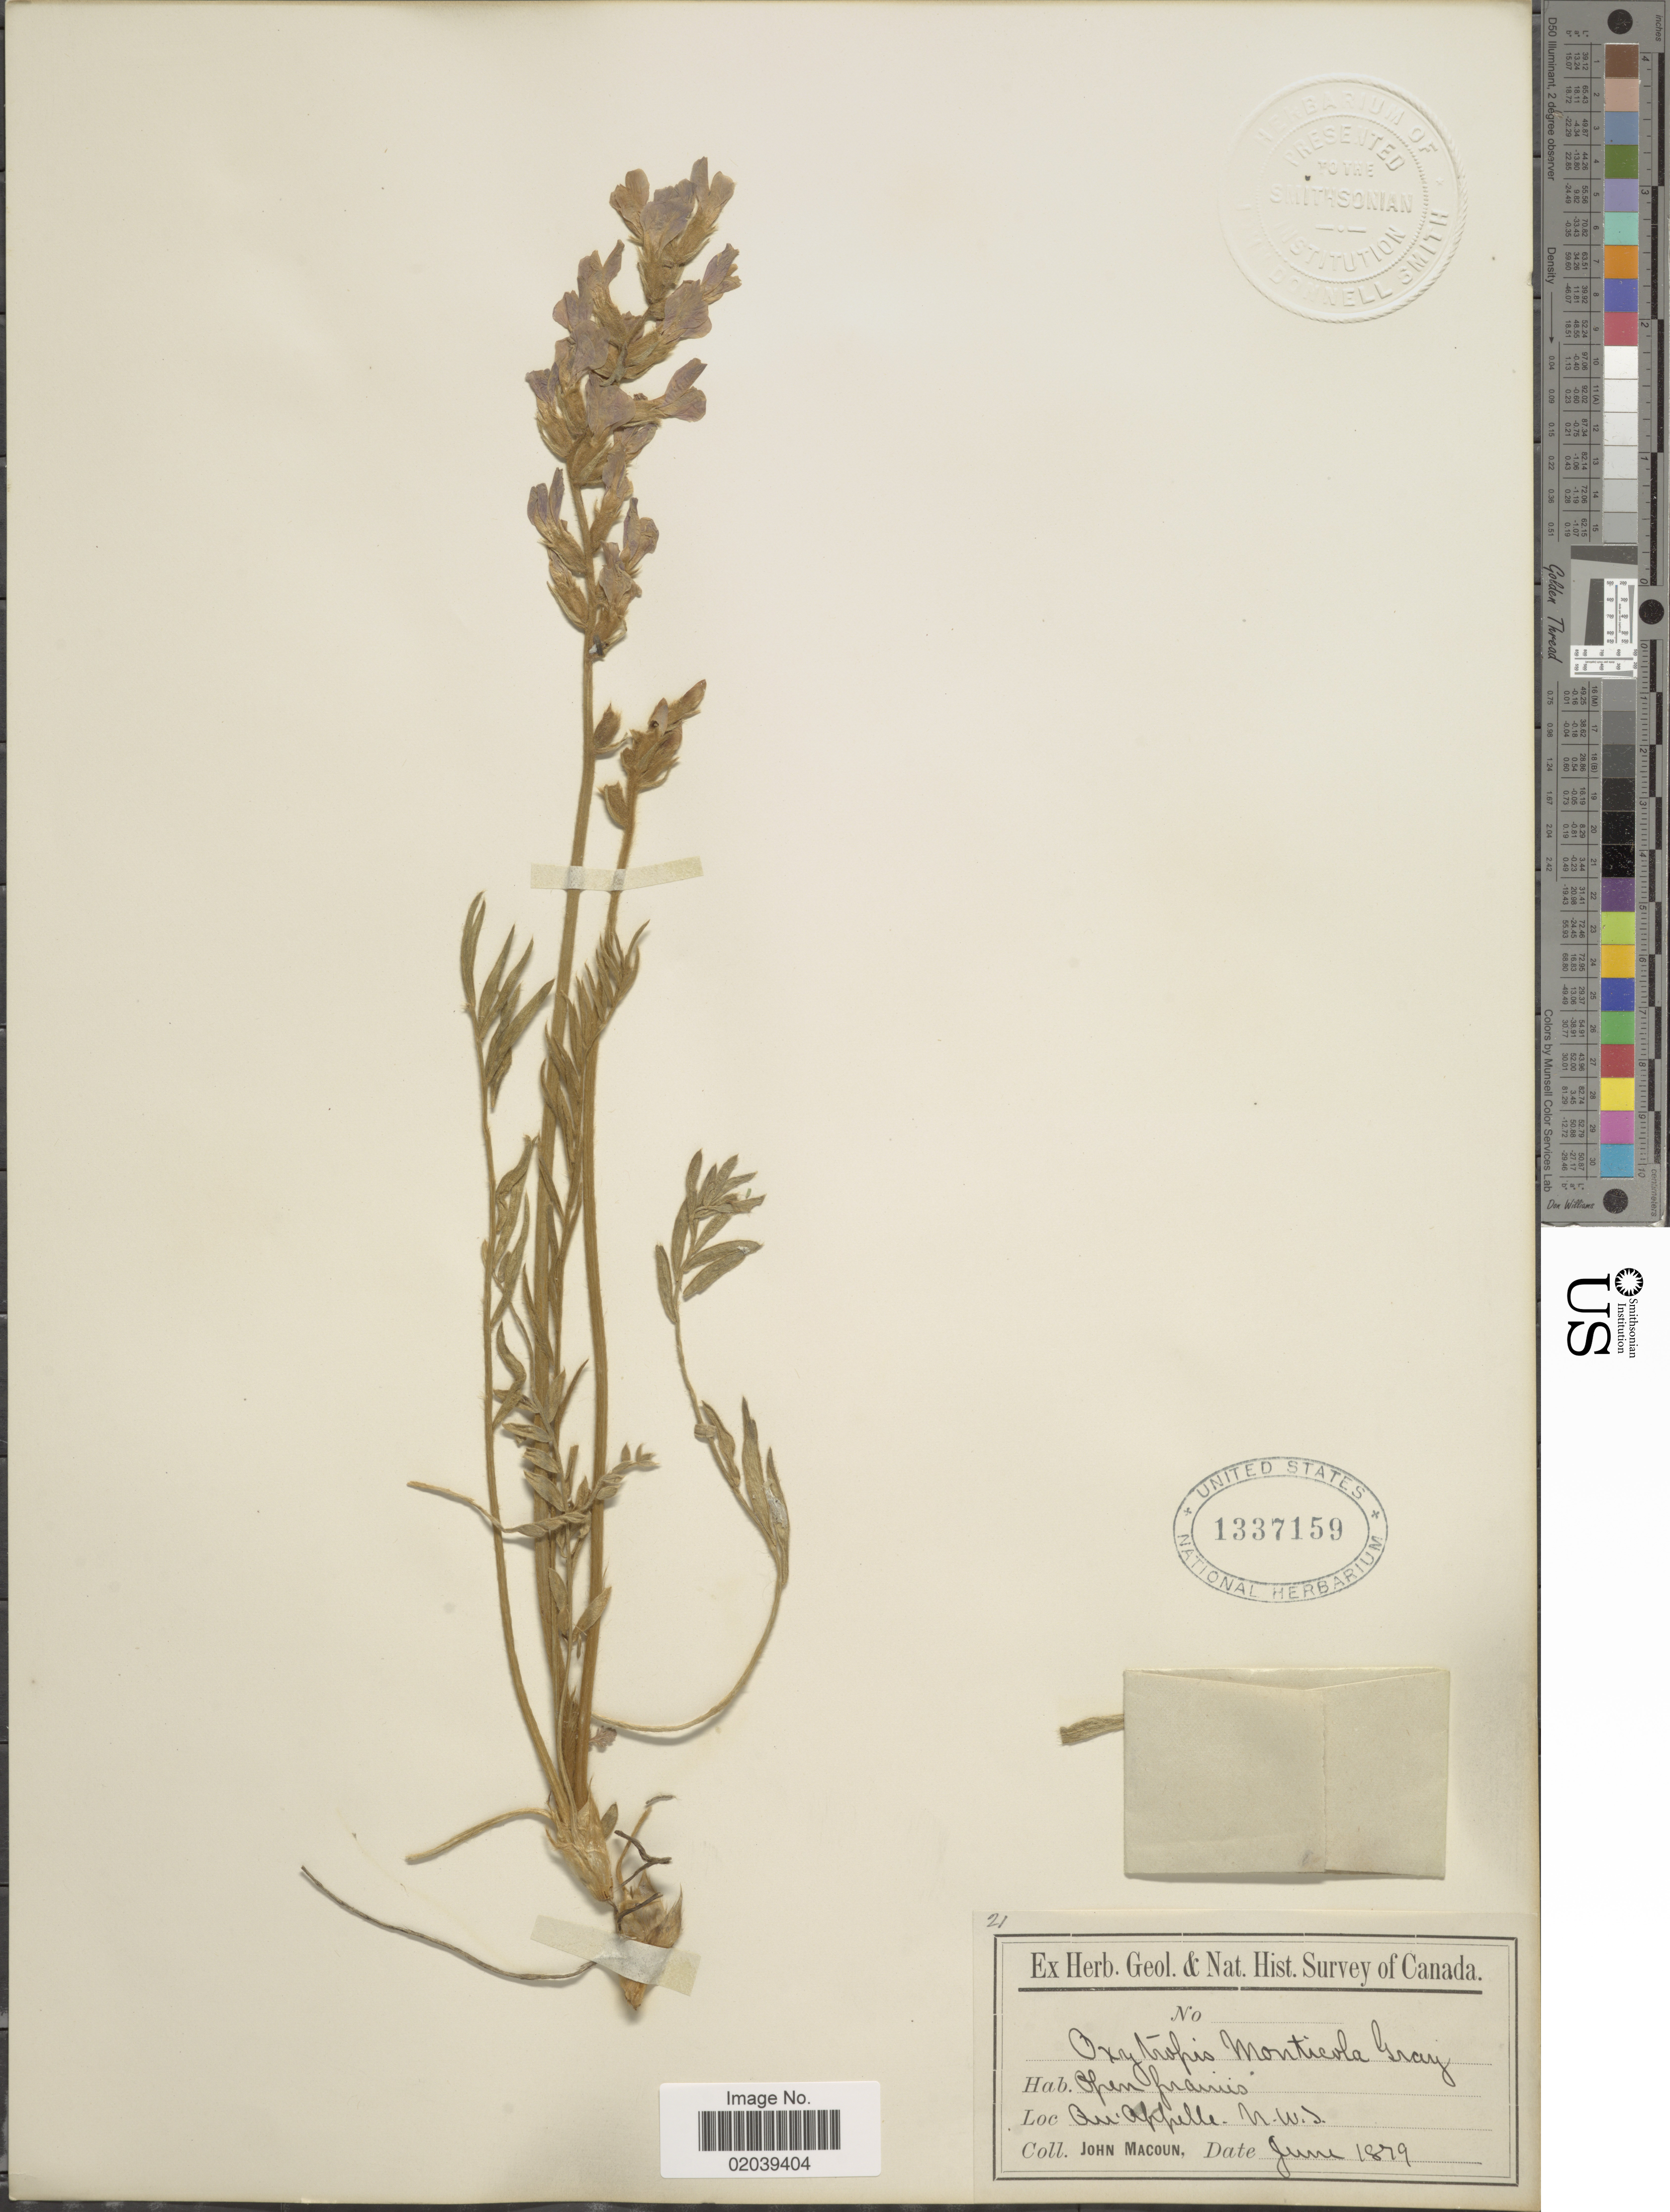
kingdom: Plantae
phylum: Tracheophyta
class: Magnoliopsida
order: Fabales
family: Fabaceae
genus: Oxytropis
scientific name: Oxytropis campestris var. gracilis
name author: (A. Nelson) Barneby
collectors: J. Macoun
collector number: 21?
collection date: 1879-06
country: Canada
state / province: Saskatchewan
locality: Qu Appelle. N.W.T.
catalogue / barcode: US 1337159